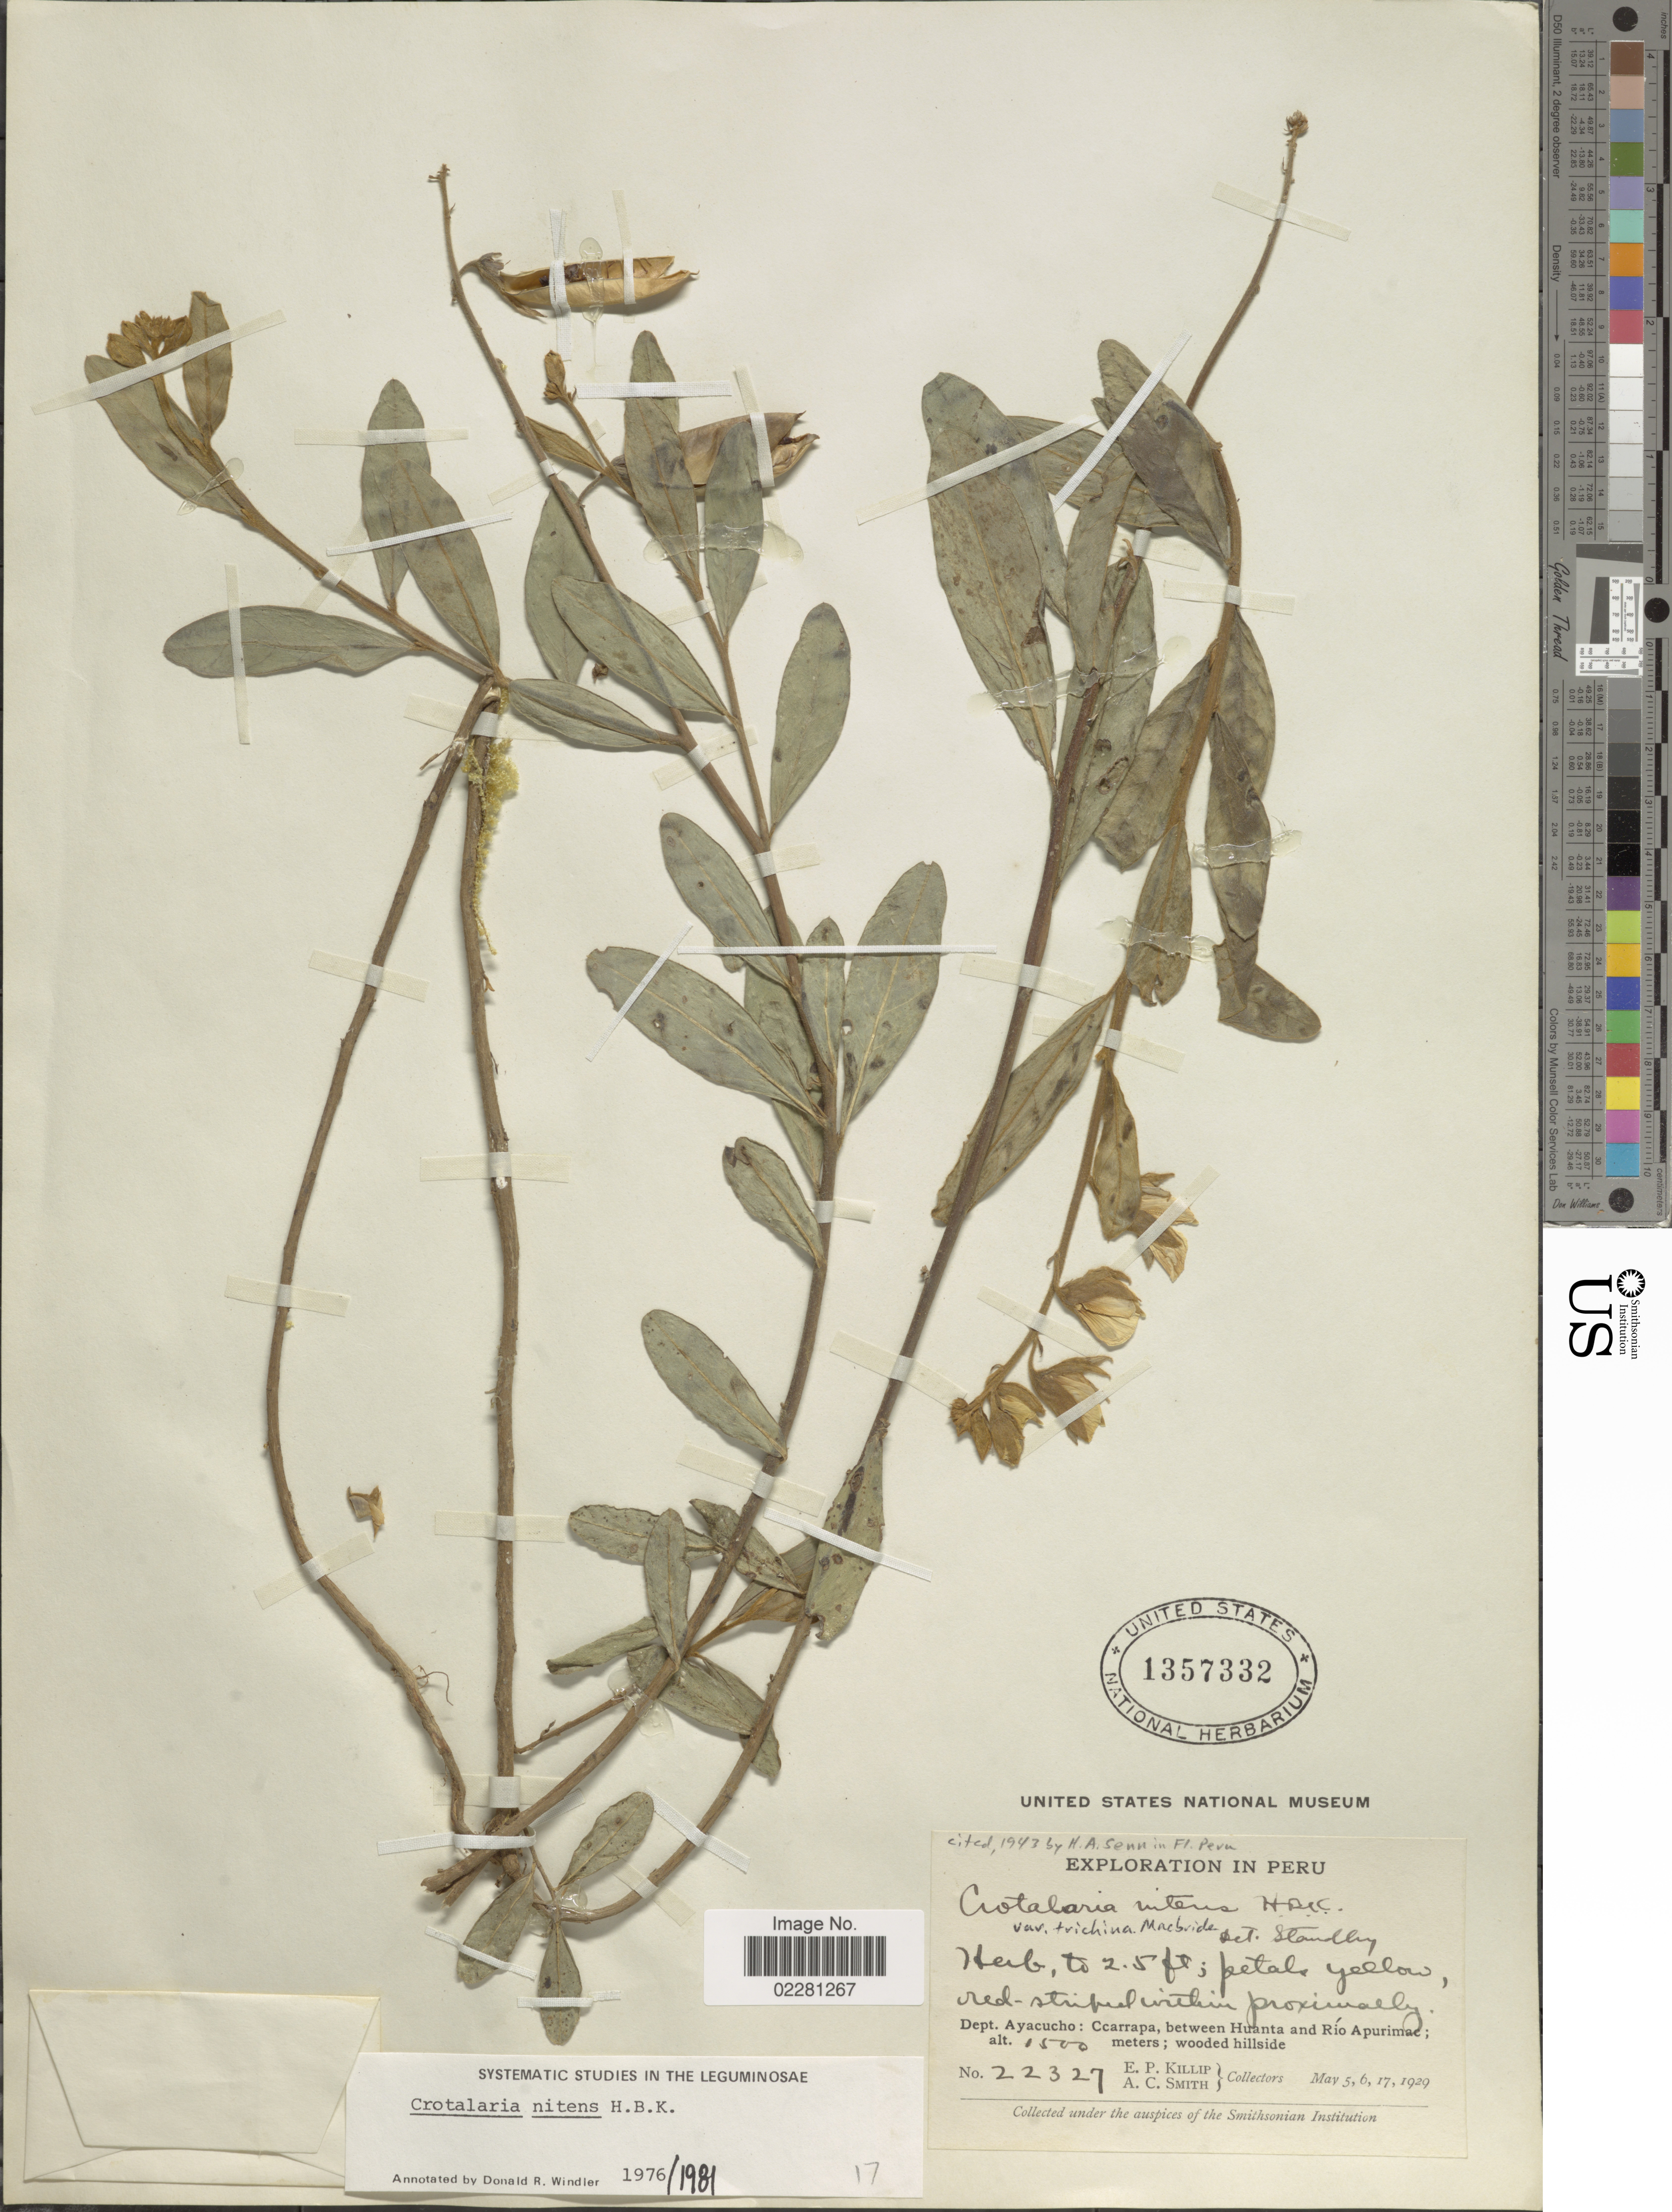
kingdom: Plantae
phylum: Tracheophyta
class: Magnoliopsida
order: Fabales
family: Fabaceae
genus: Crotalaria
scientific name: Crotalaria nitens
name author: Kunth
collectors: E. P. Killip & A. C. Smith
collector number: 22327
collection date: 1929-05-05/1929-05-17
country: Peru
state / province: Ayacucho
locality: Ccarrapa, between Huanta and Rio Apurimac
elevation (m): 1500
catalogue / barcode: US 1357332